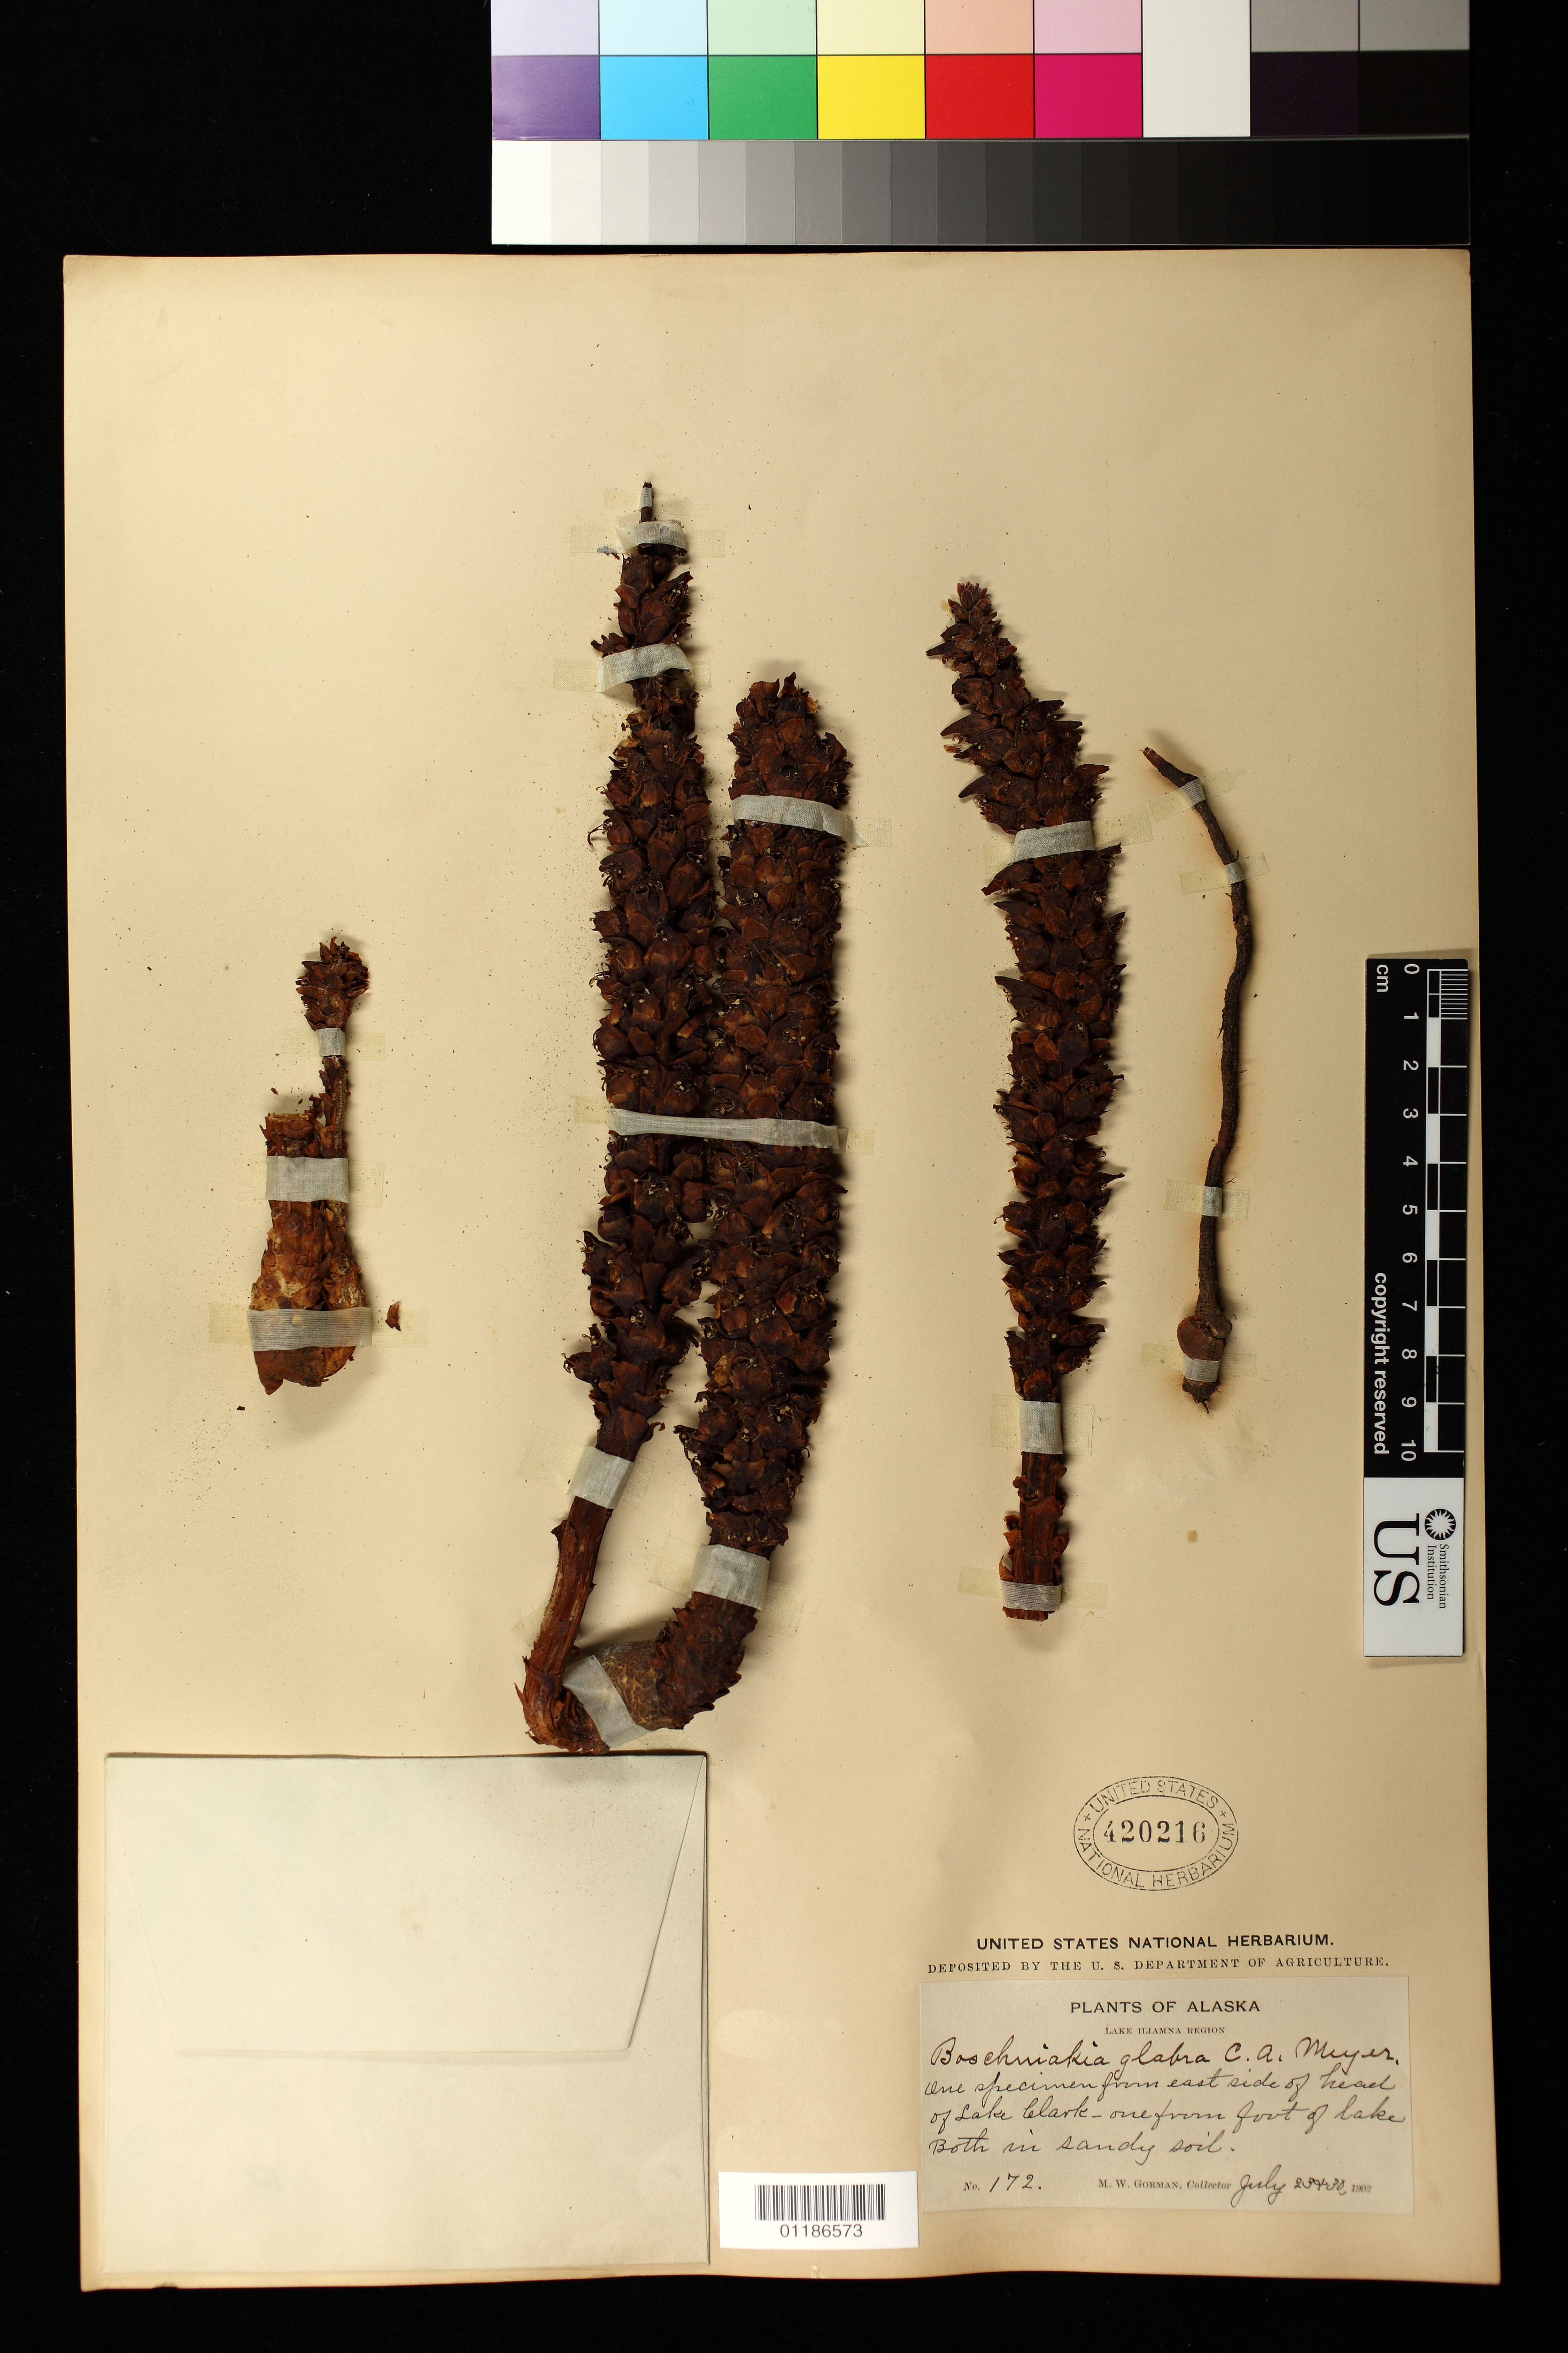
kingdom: Plantae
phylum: Tracheophyta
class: Magnoliopsida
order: Lamiales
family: Orobanchaceae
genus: Boschniakia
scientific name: Boschniakia glabra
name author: C.A. Mey. ex Bong.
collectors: M. W. Gorman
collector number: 172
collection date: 1902-07-23,1902-07-30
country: United States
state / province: Alaska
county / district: Lake and Peninsula Borough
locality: East side of head of Lake Clark - one from foot of lake. Both in sandy soil.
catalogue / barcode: US 420216